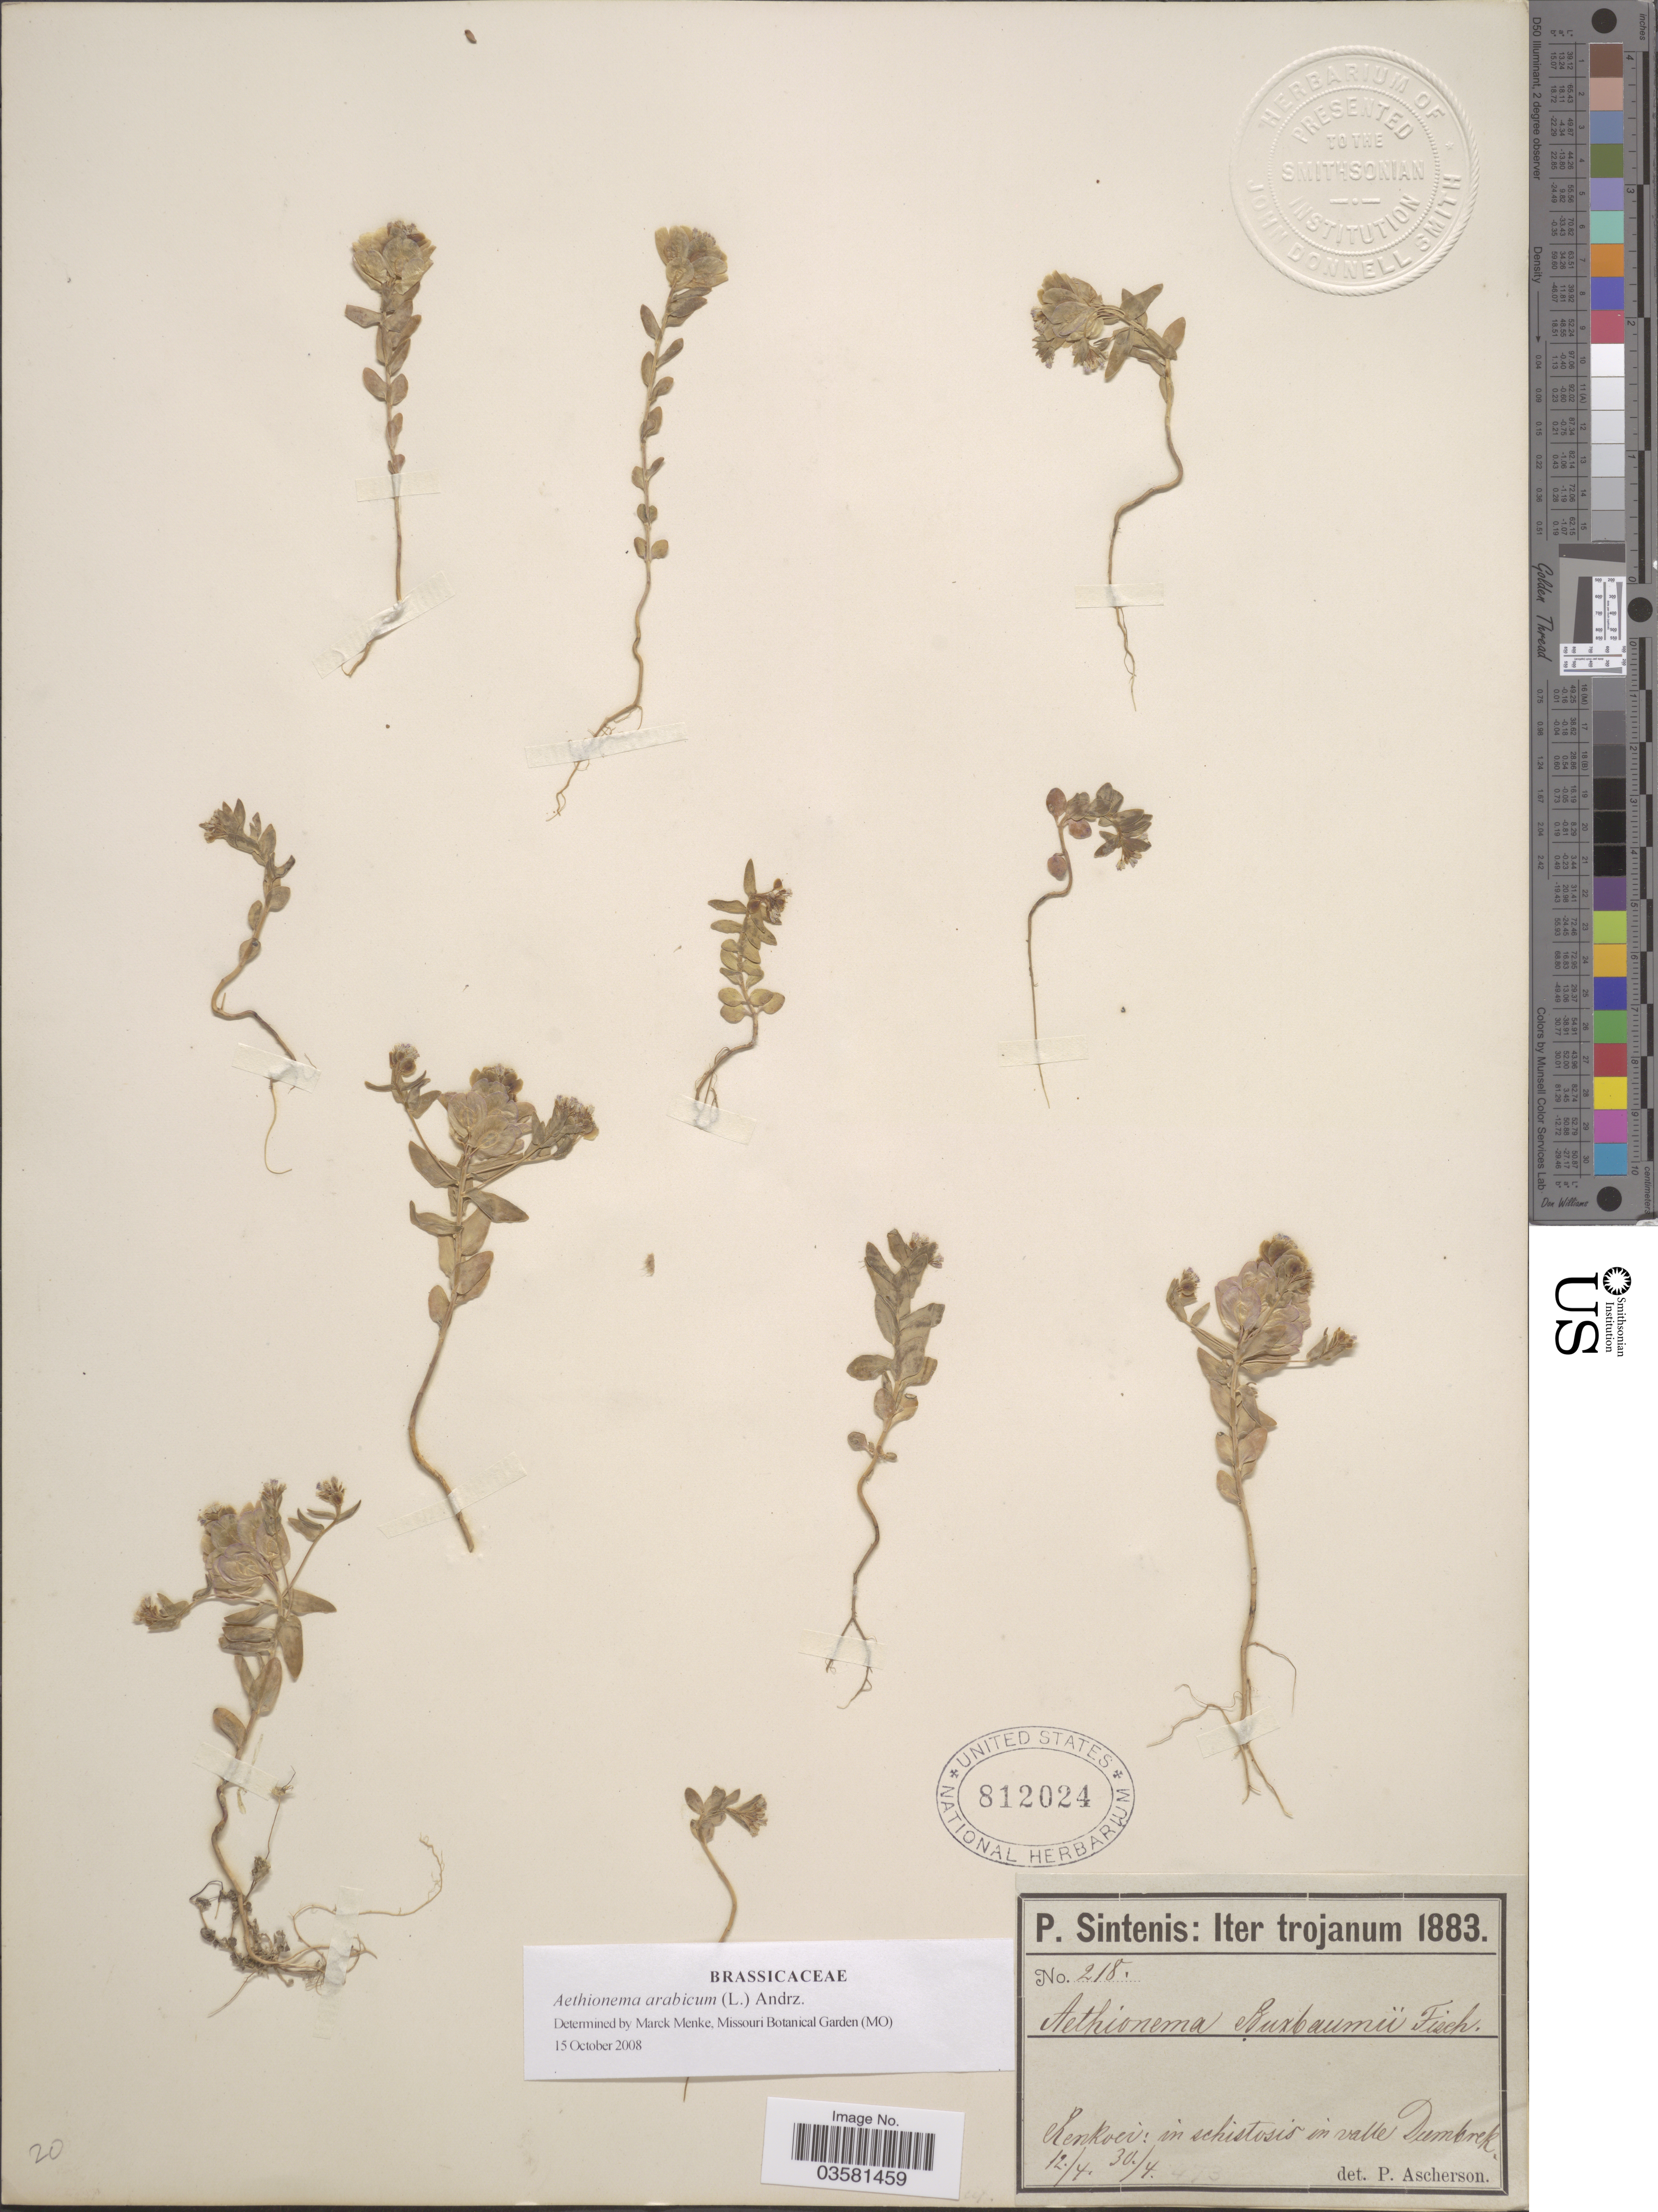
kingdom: Plantae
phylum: Tracheophyta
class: Magnoliopsida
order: Brassicales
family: Brassicaceae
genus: Aethionema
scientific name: Aethionema arabicum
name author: (L.) Andrz. ex DC.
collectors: P. Sintenis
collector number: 218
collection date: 1883-04-12/1883-04-30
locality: Renkoei: in schistosis in valle Dumbrek.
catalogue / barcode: US 812024